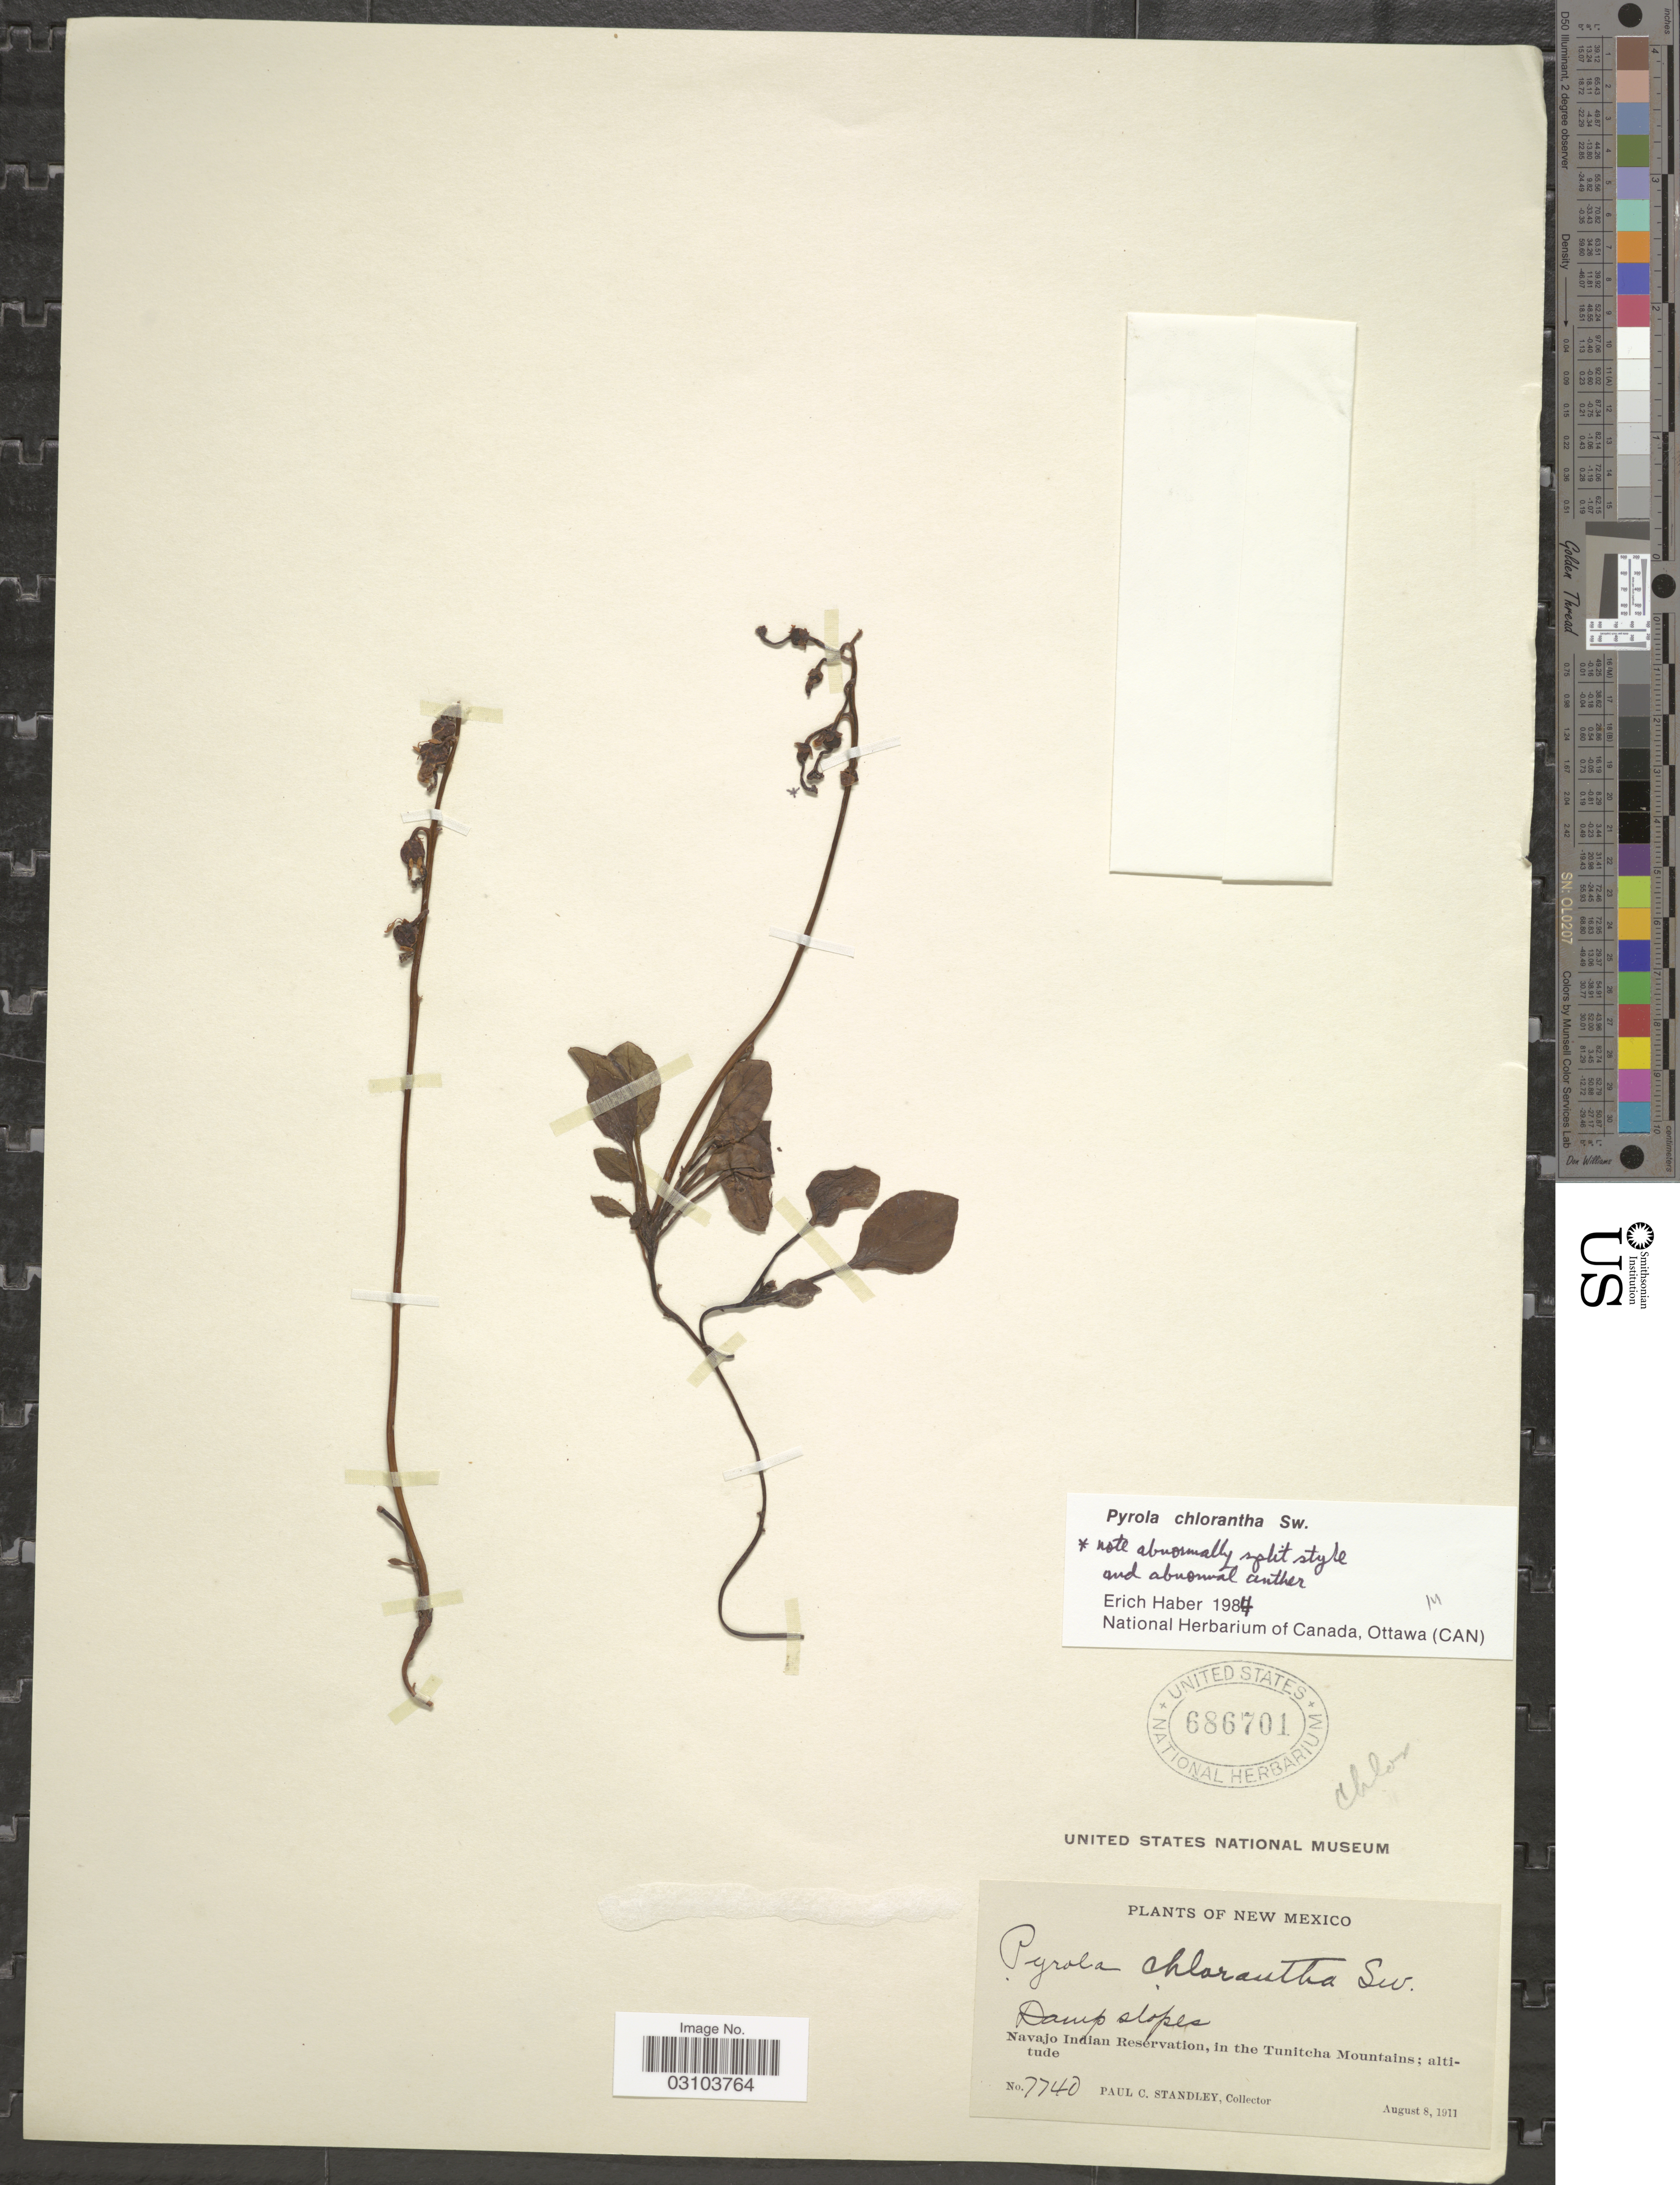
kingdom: Plantae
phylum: Tracheophyta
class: Magnoliopsida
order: Ericales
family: Ericaceae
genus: Pyrola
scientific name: Pyrola chlorantha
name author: Schweigg.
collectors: P. C. Standley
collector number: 7740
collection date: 1911-08-08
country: United States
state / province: New Mexico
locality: Navajo Indian Reservation, in the Tunitcha Mountains.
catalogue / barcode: US 686701